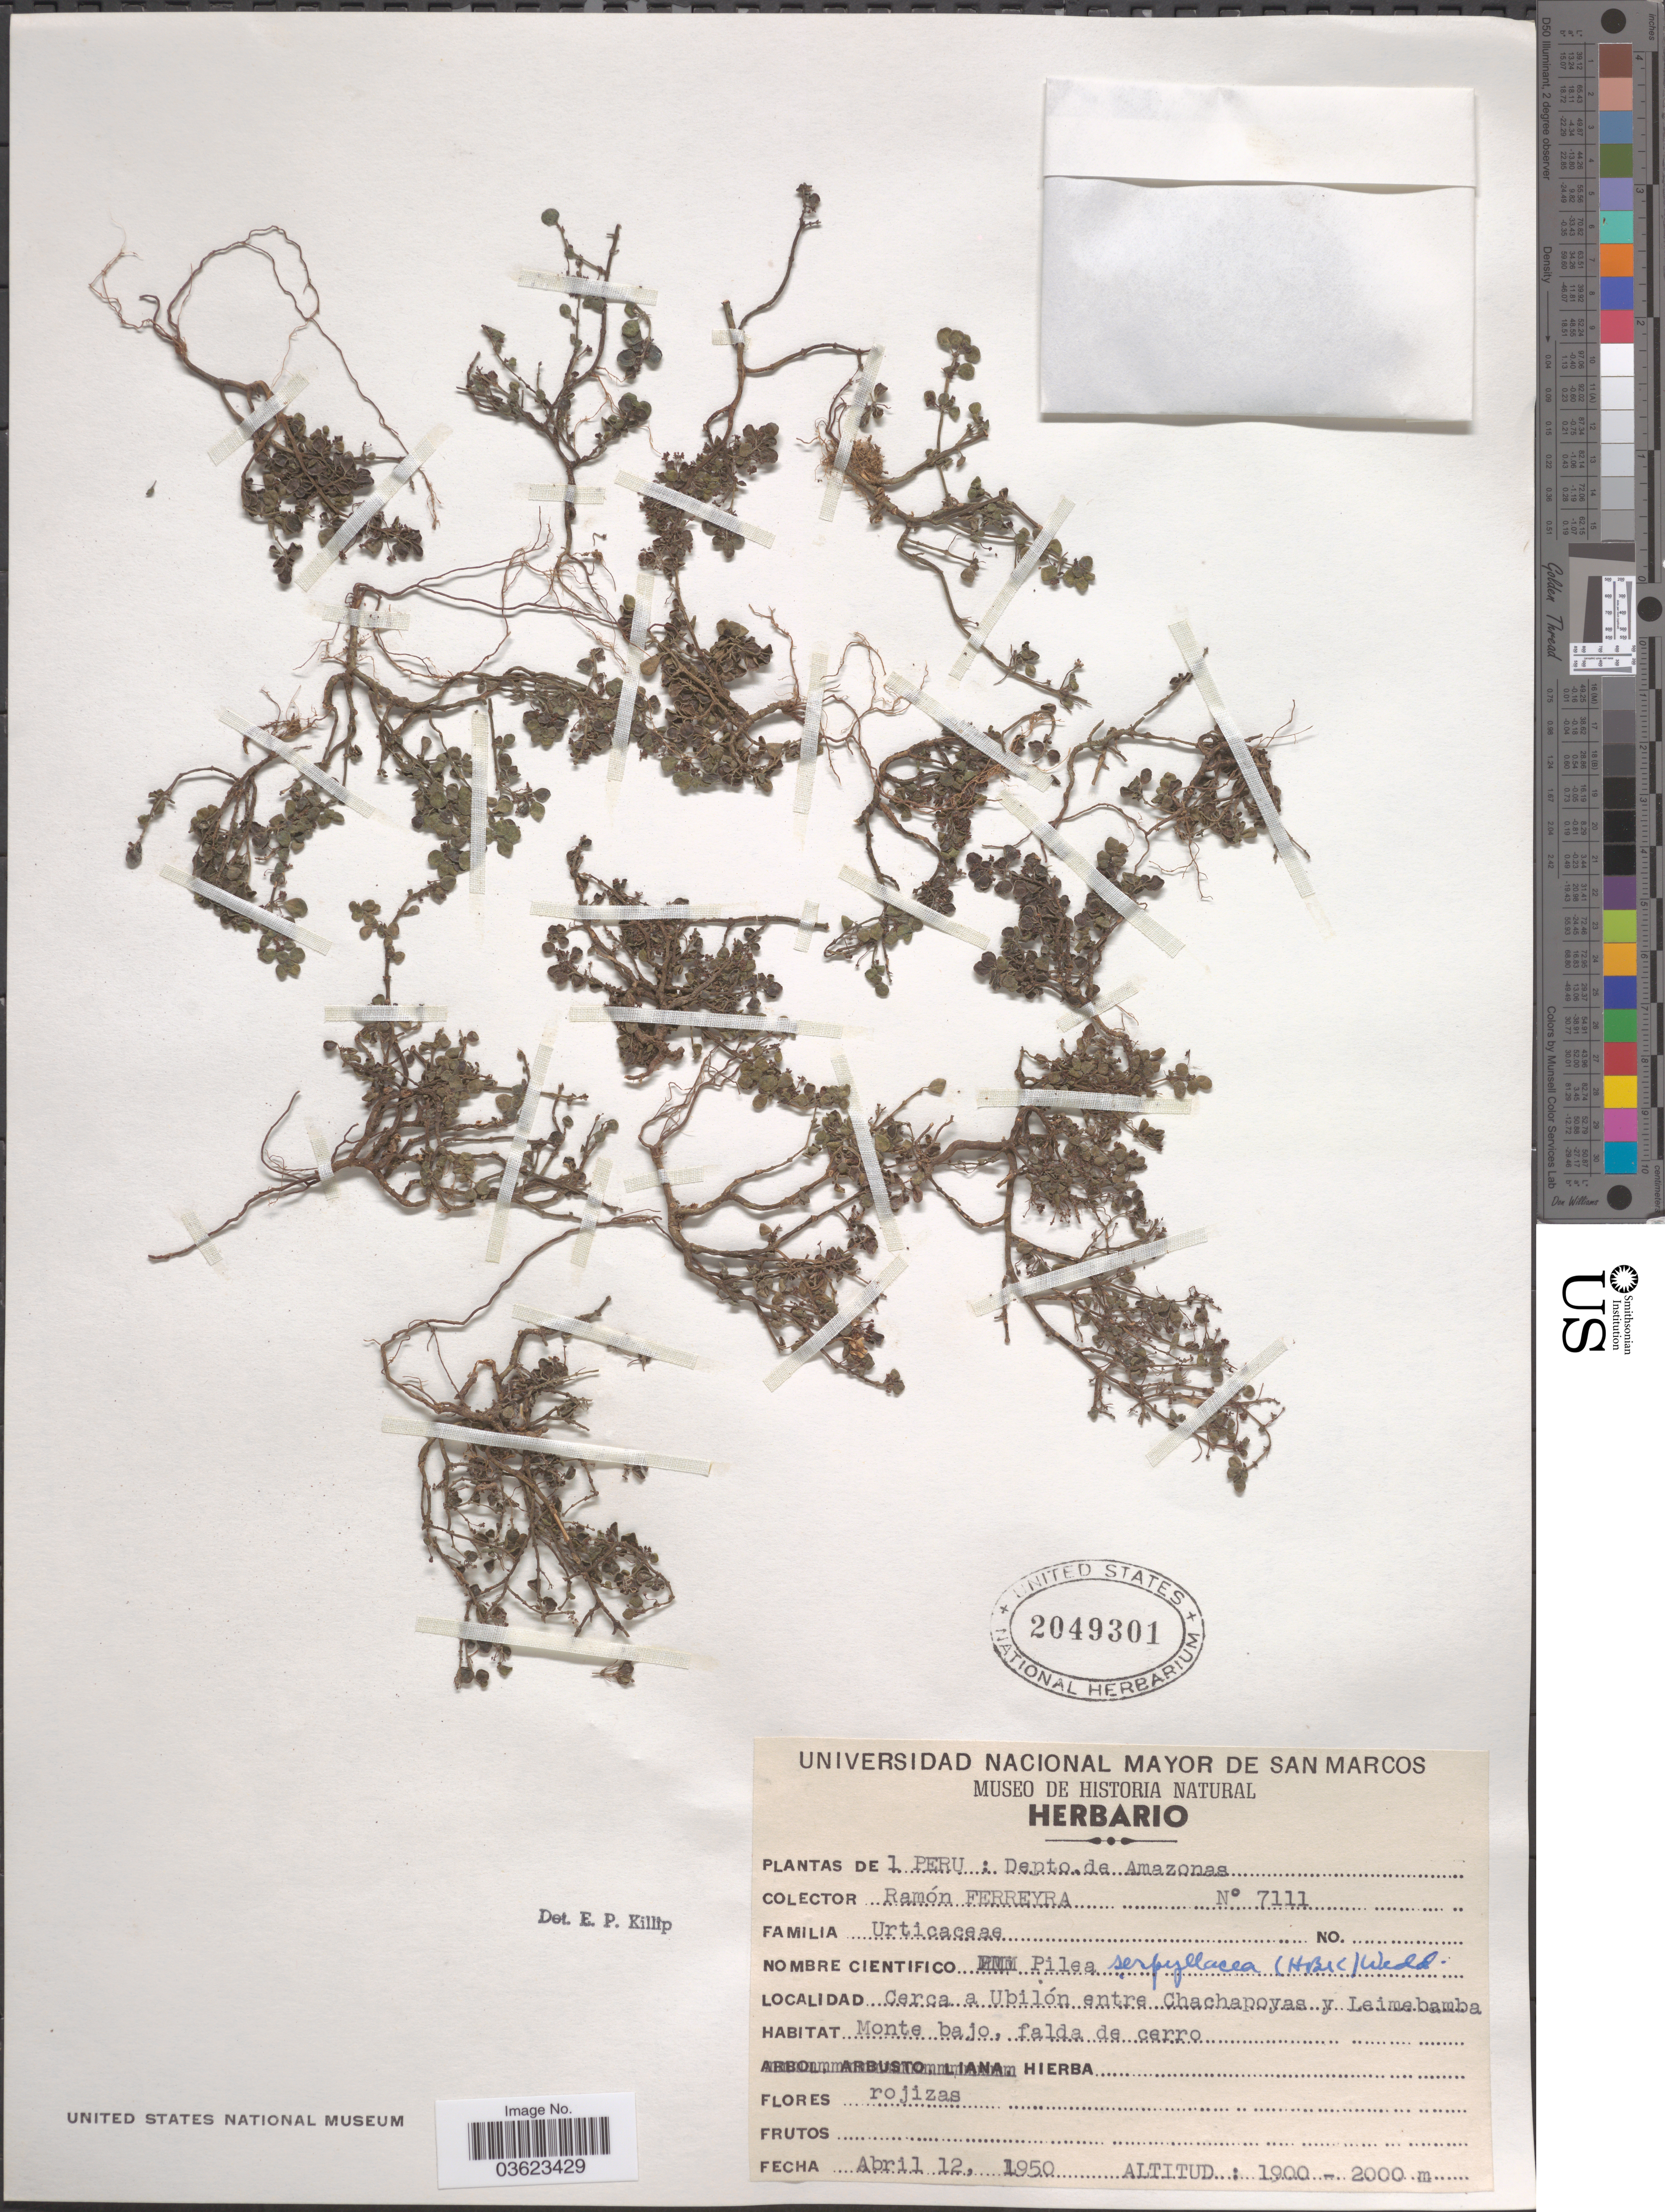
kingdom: Plantae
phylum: Tracheophyta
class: Magnoliopsida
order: Rosales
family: Urticaceae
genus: Pilea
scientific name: Pilea serpyllacea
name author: (Kunth) Liebm.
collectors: R. A. Ferreyra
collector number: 7111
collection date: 1950-04-12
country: Peru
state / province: Amazonas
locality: Depto. de Amazonas. Cerca a Ubilón entre Chachapoyas y Leimebamba.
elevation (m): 1900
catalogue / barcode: US 2049301